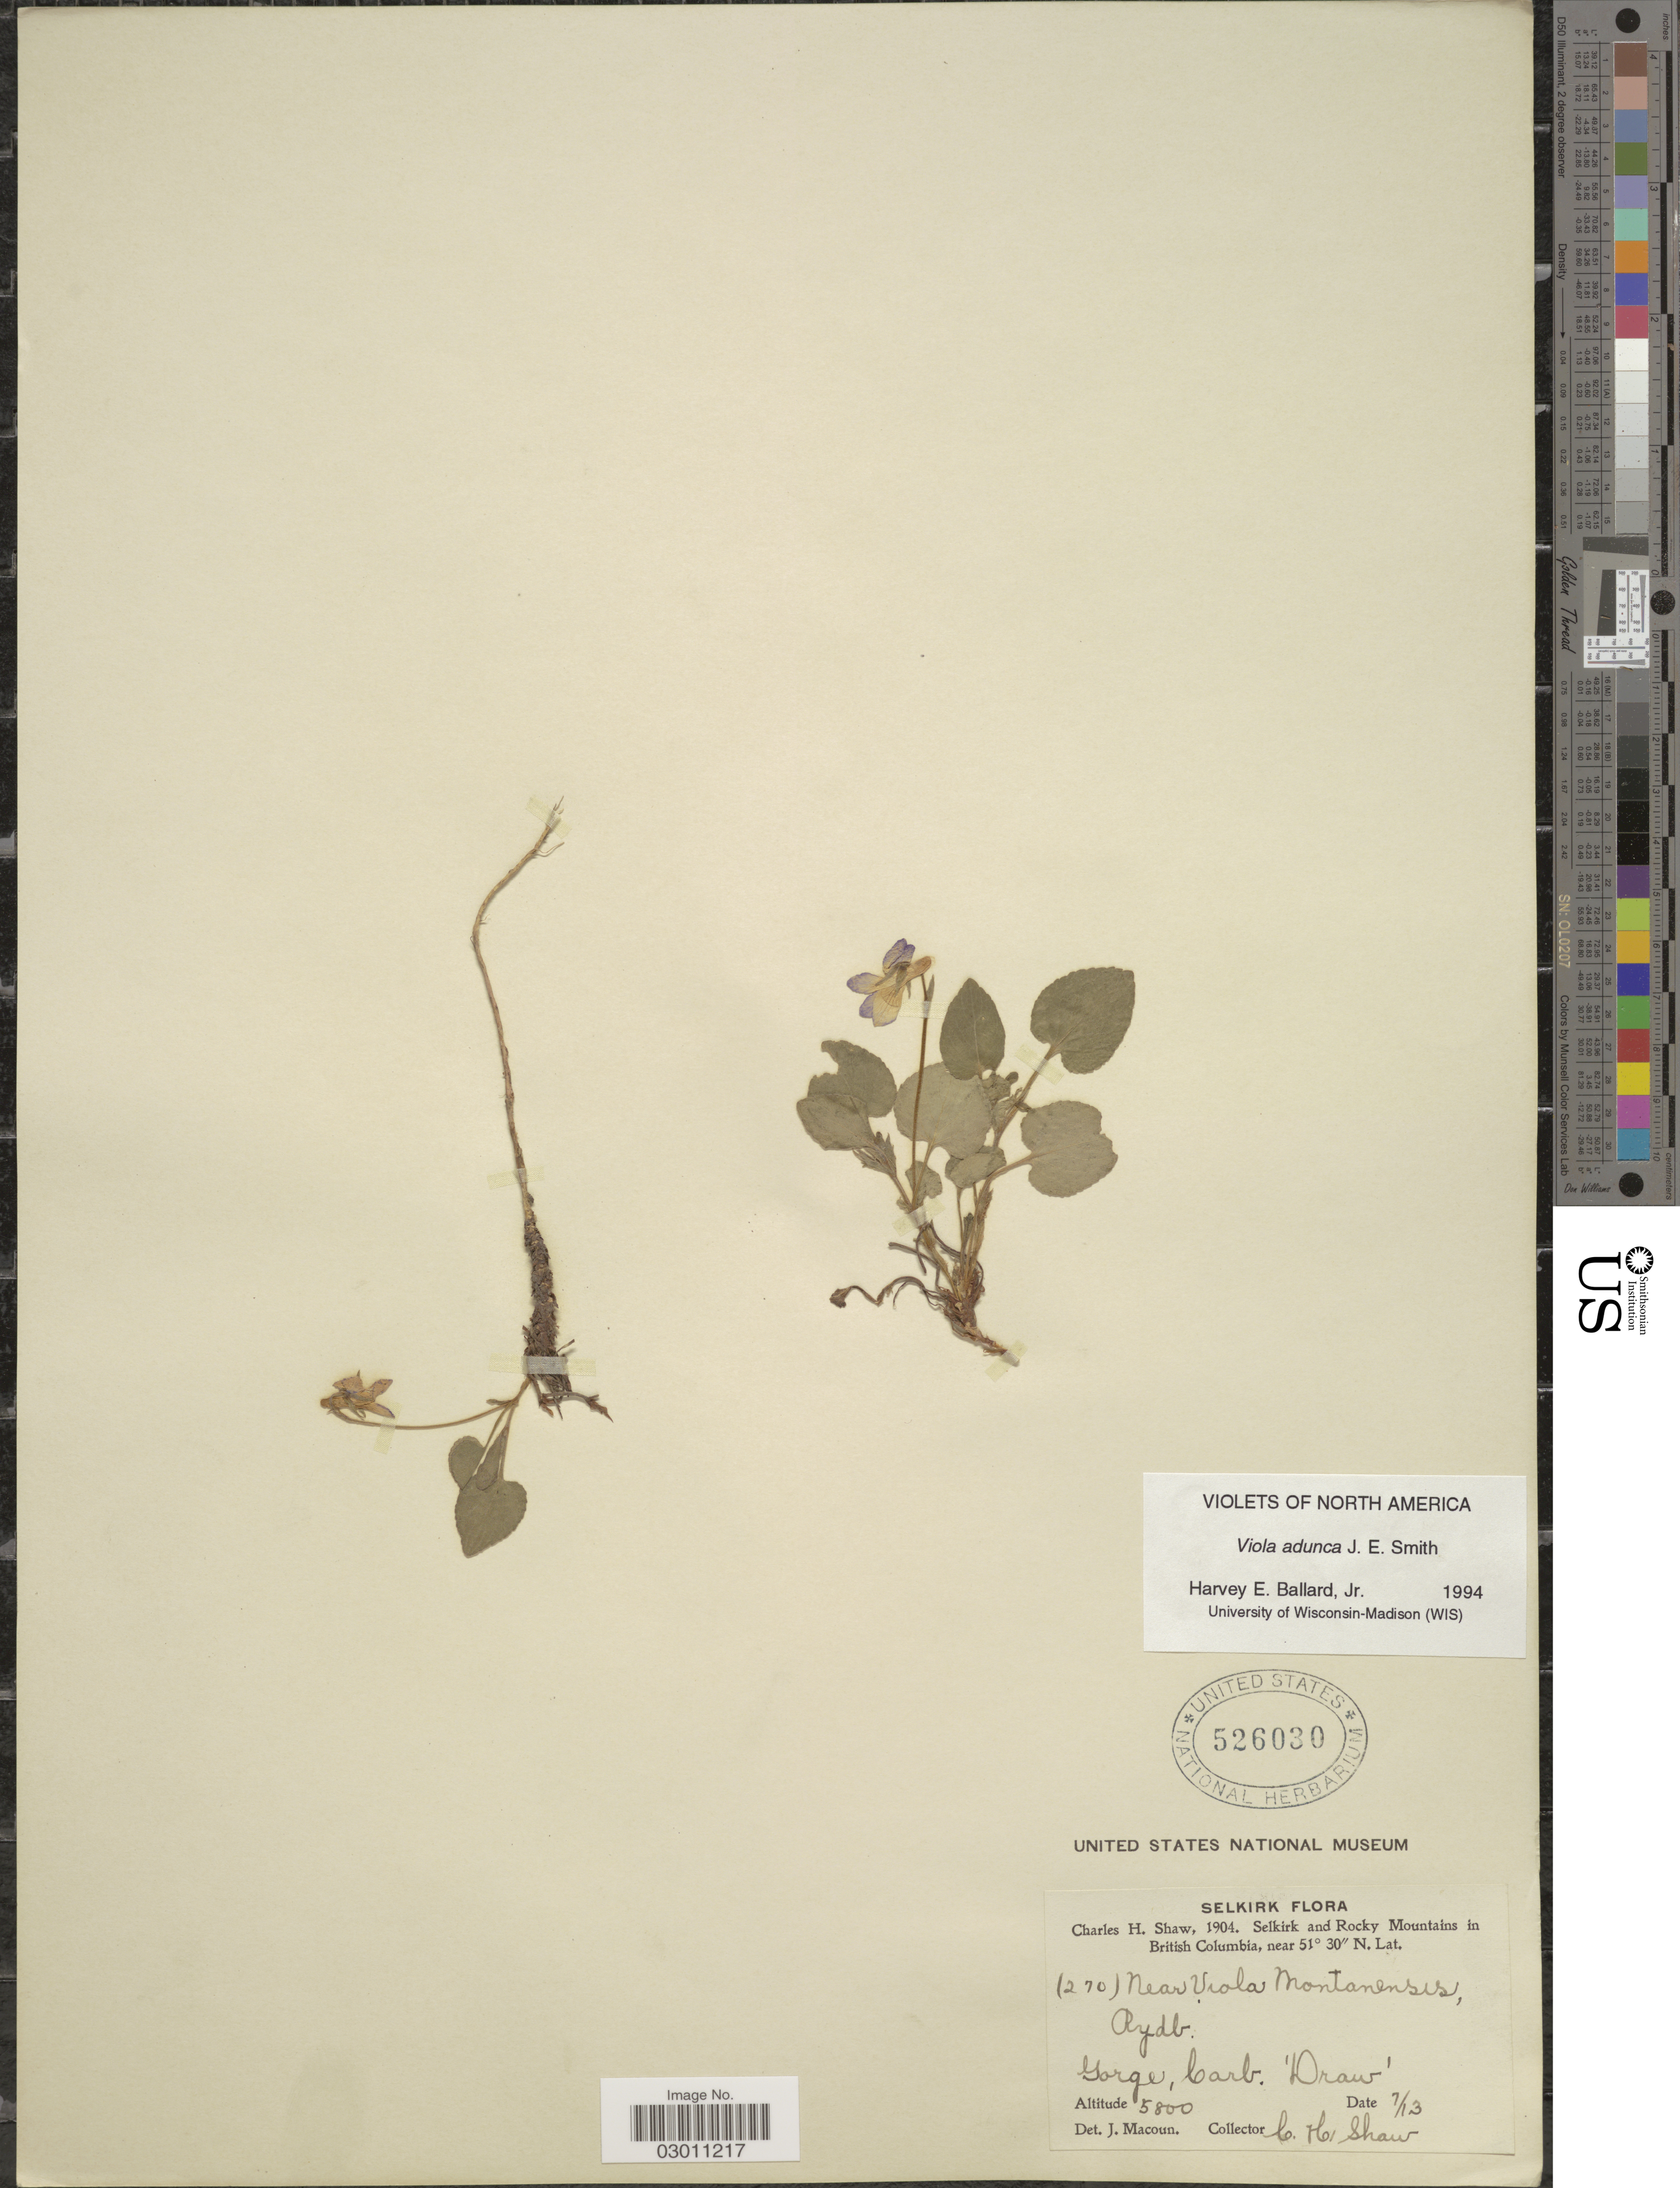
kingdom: Plantae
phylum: Tracheophyta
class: Magnoliopsida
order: Malpighiales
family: Violaceae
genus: Viola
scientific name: Viola adunca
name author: Sm.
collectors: C. H. Shaw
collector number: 270?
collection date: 1904-07-13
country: Canada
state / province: British Columbia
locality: Selkirk. Selkirk and Rocky Mountains in British Columbia. Near Viola Montanensis [unsure placement]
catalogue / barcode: US 526030